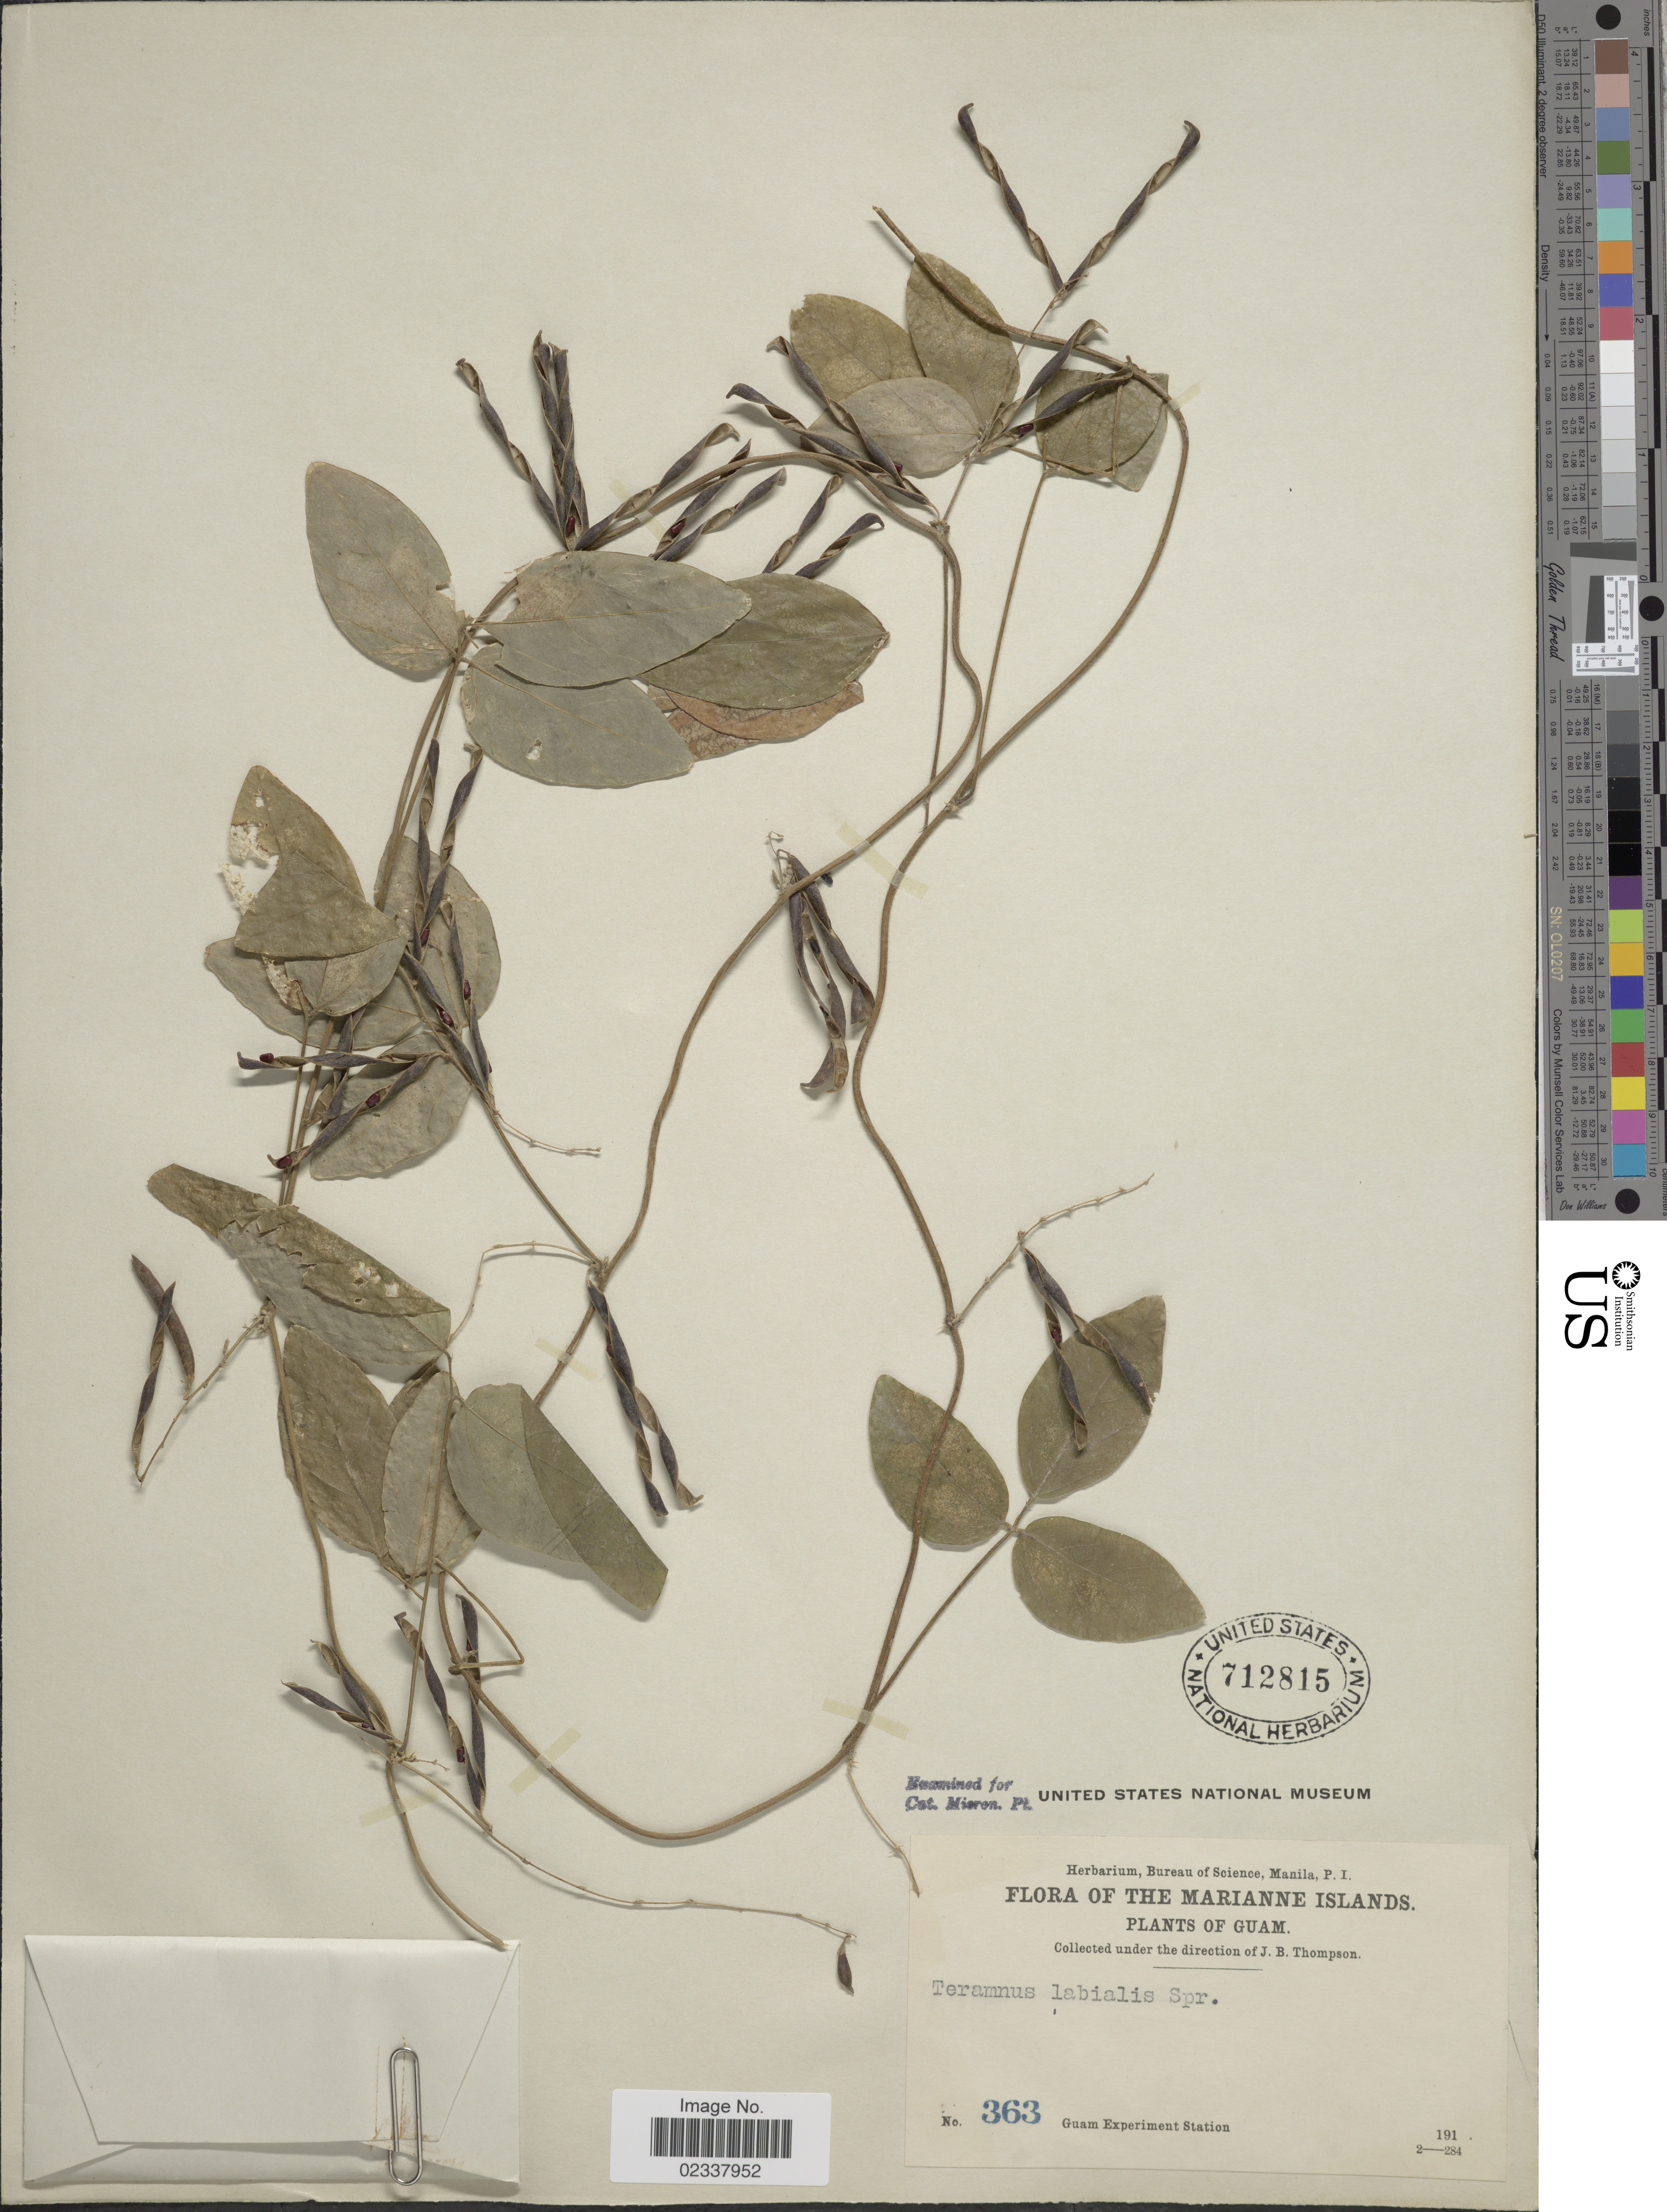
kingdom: Plantae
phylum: Tracheophyta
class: Magnoliopsida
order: Fabales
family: Fabaceae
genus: Teramnus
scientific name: Teramnus labialis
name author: (L. f.) Spreng.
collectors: Guam Exp. Sta.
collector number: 363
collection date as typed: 191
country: Guam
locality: The Marianne Islands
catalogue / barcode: US 712815